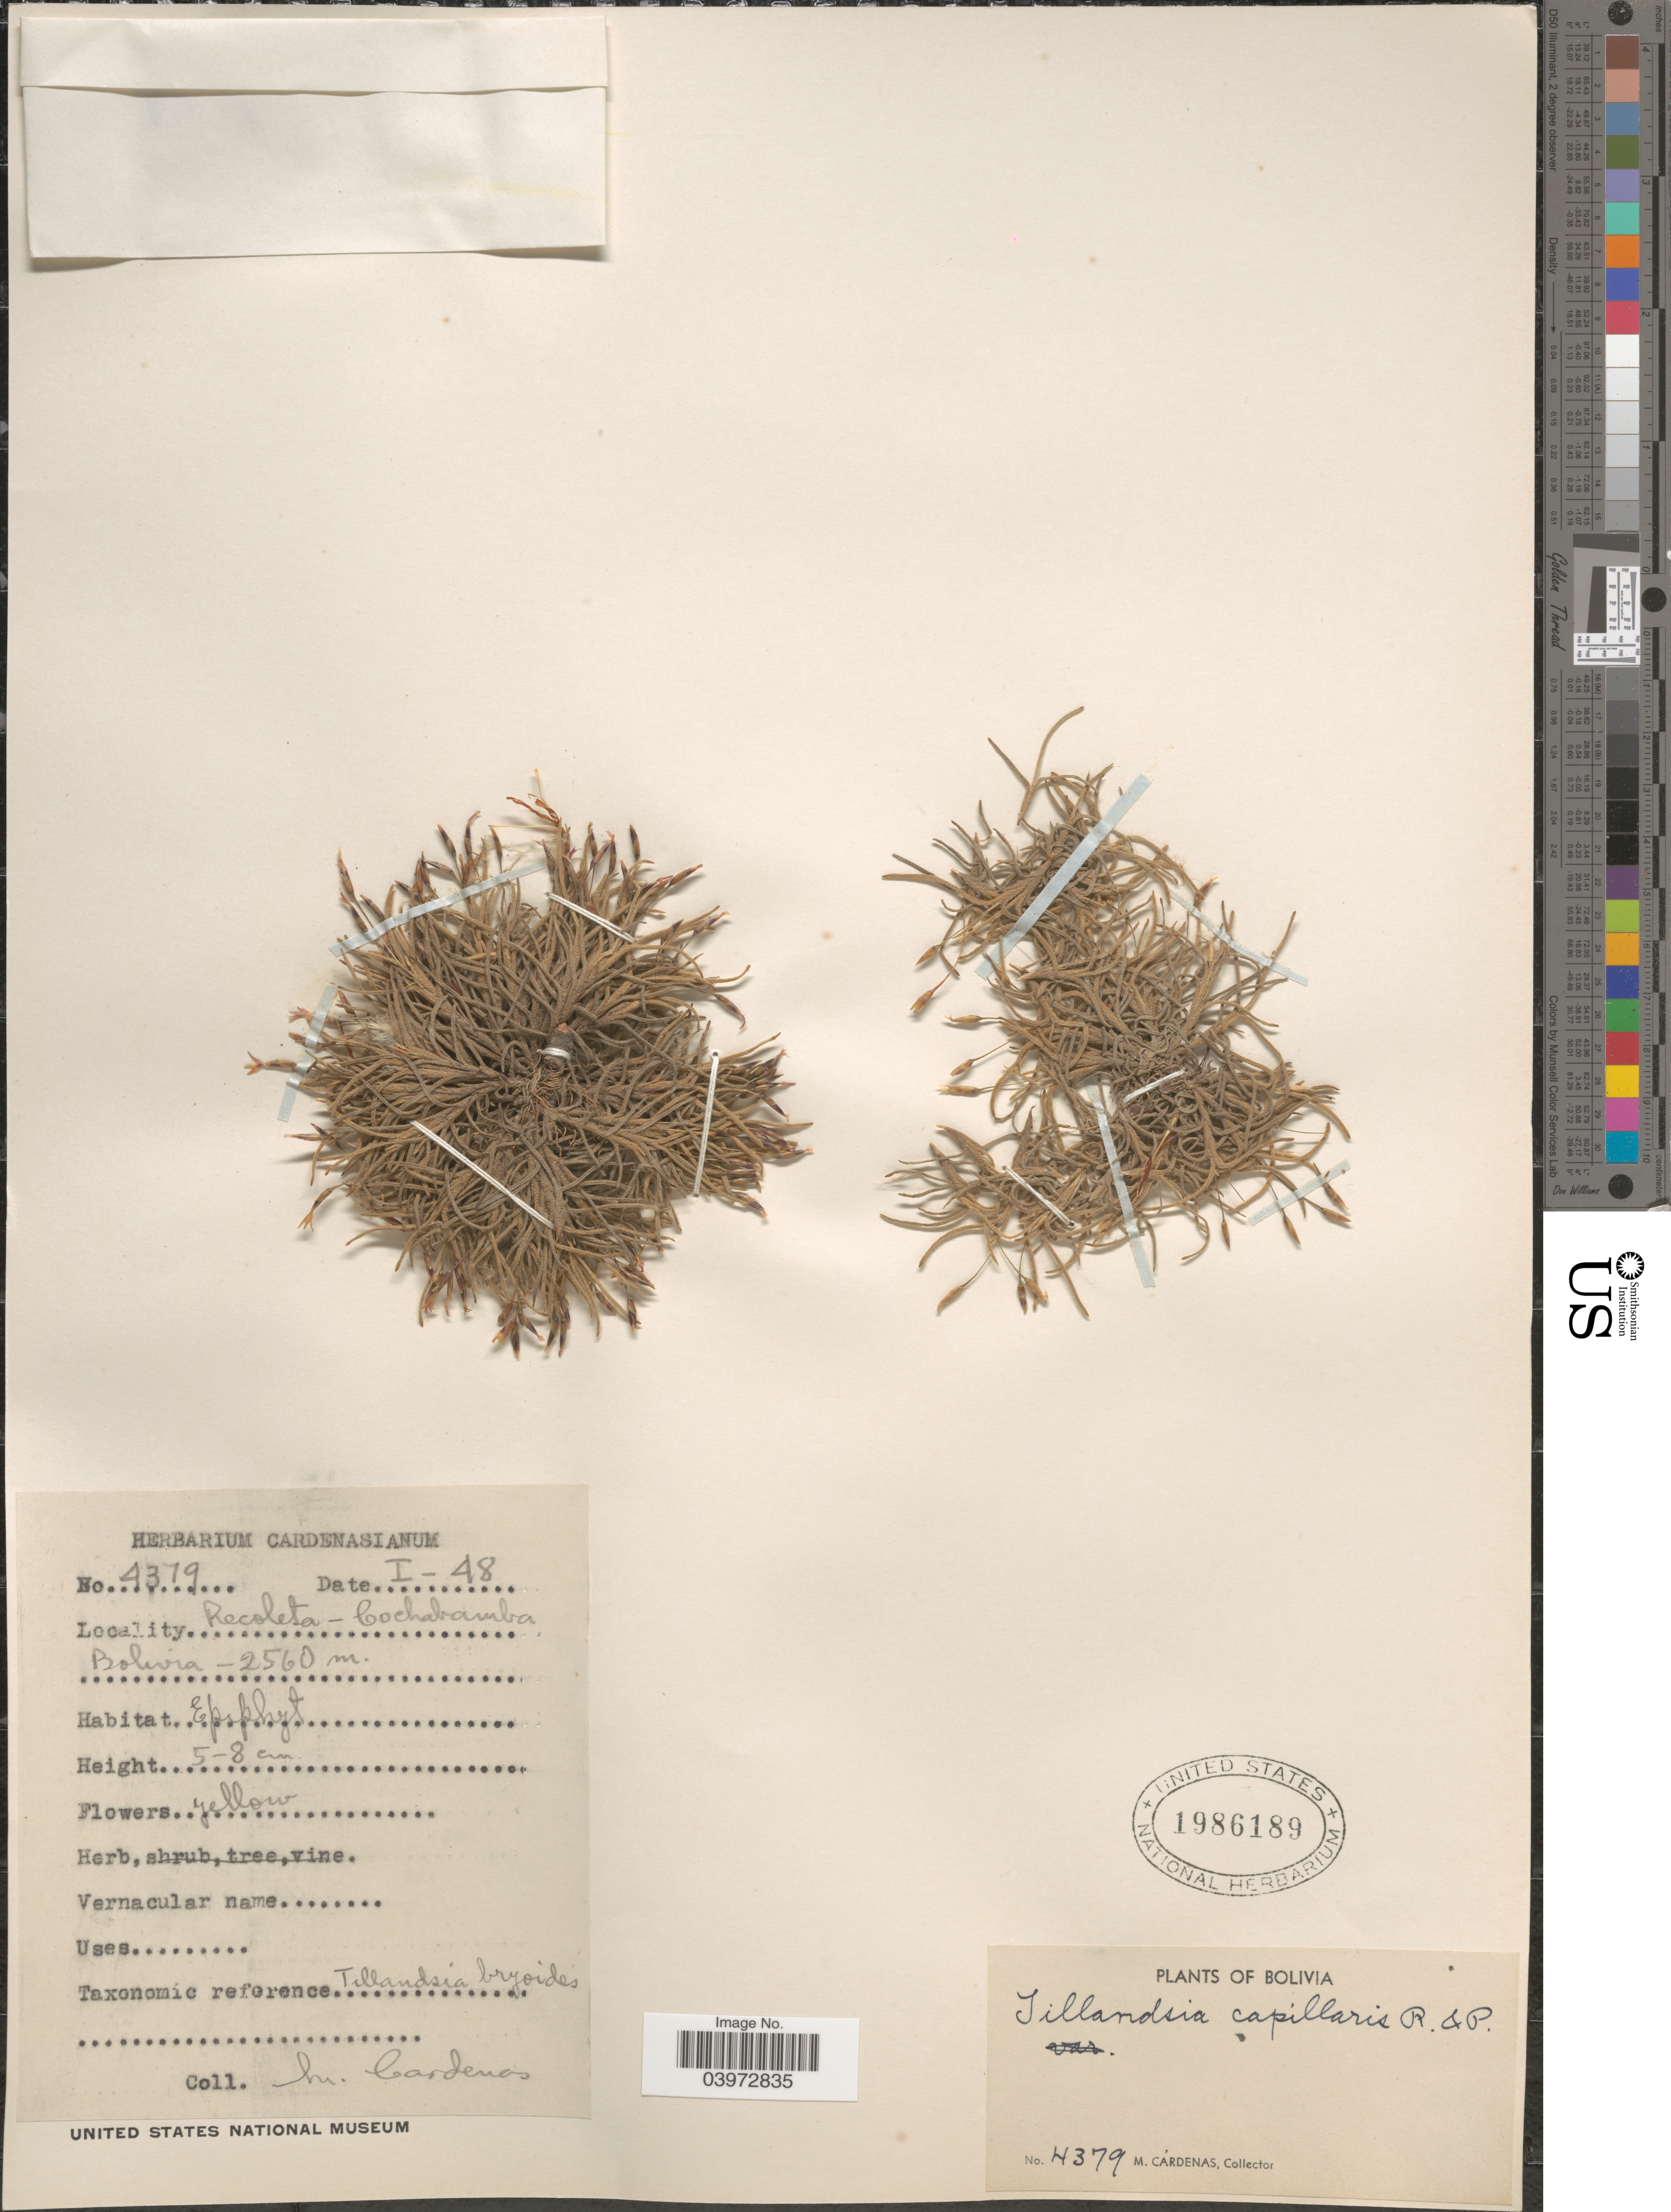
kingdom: Plantae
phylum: Tracheophyta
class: Liliopsida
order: Poales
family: Bromeliaceae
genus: Tillandsia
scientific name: Tillandsia capillaris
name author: Ruiz & Pav.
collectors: M. Cárdenas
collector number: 4379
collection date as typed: Transcribed d/m/y: /1/48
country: Bolivia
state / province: Cochabamba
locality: Recoleta.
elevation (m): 2560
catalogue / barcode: US 1986189